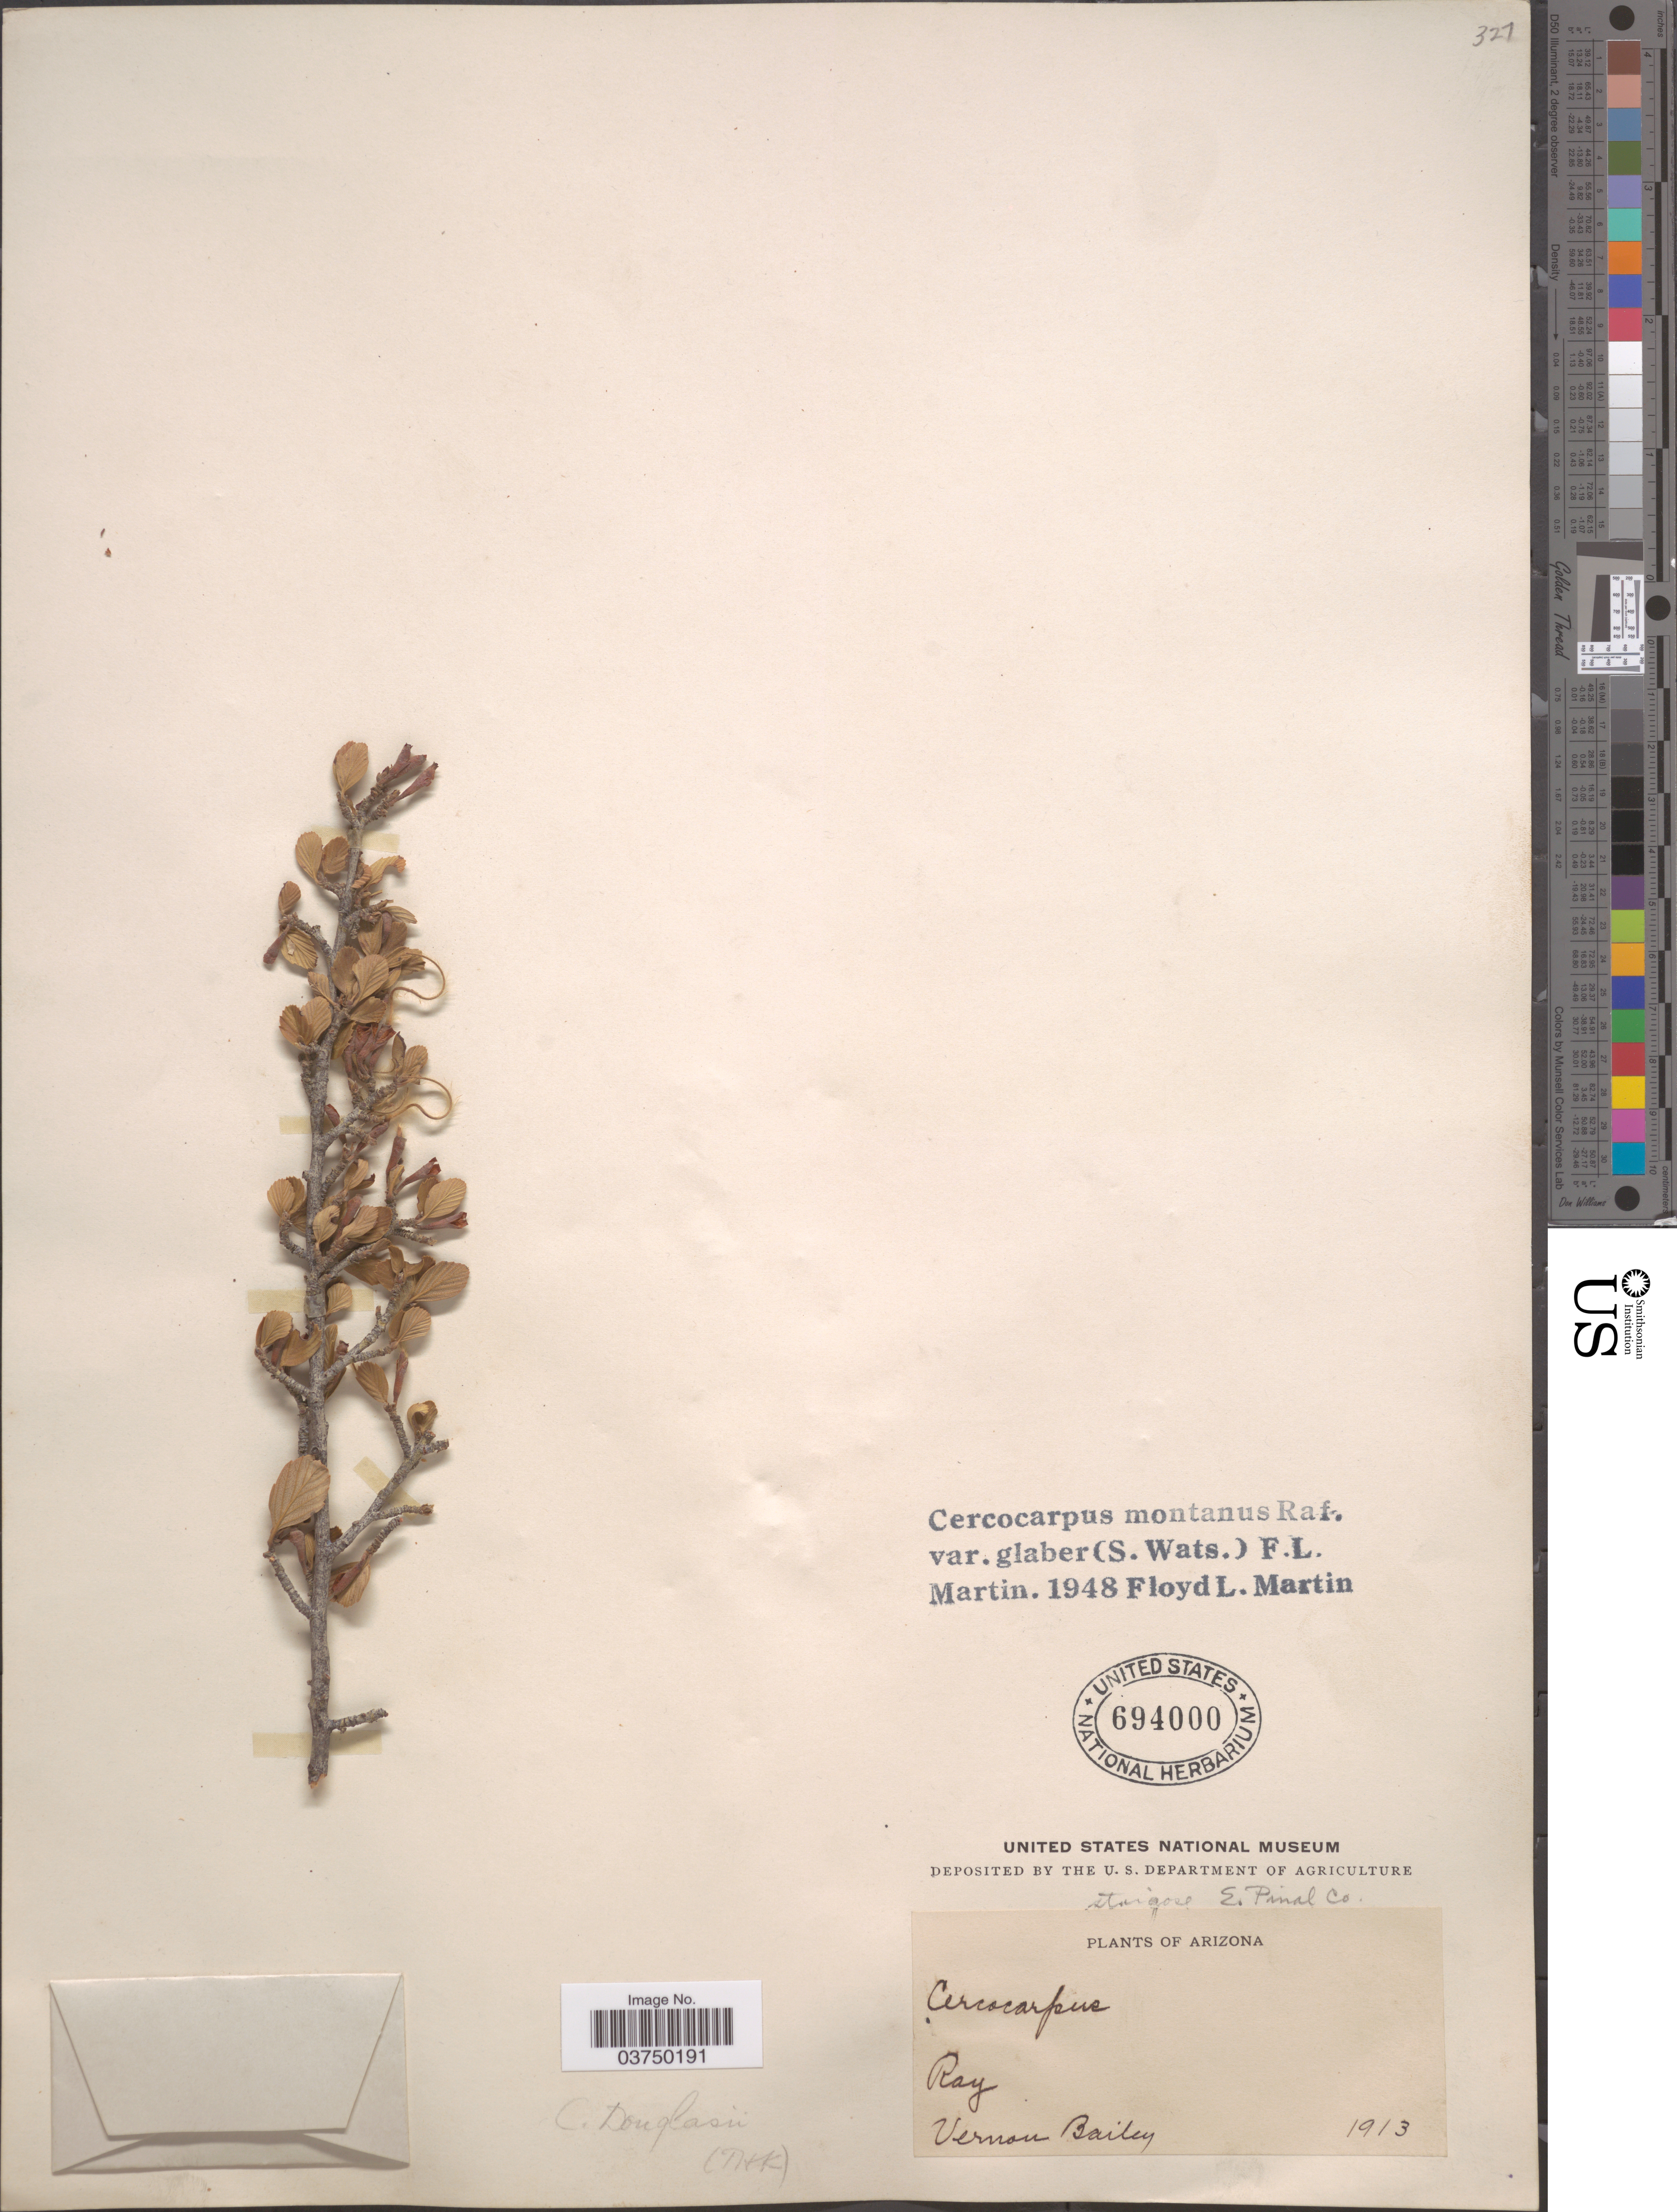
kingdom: Plantae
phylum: Tracheophyta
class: Magnoliopsida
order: Rosales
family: Rosaceae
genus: Cercocarpus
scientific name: Cercocarpus montanus var. glaber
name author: (S. Watson) F.L. Martin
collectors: V. O. Bailey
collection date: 1913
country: United States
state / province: Arizona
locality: Ray. E. Pinal Co.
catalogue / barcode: US 694000